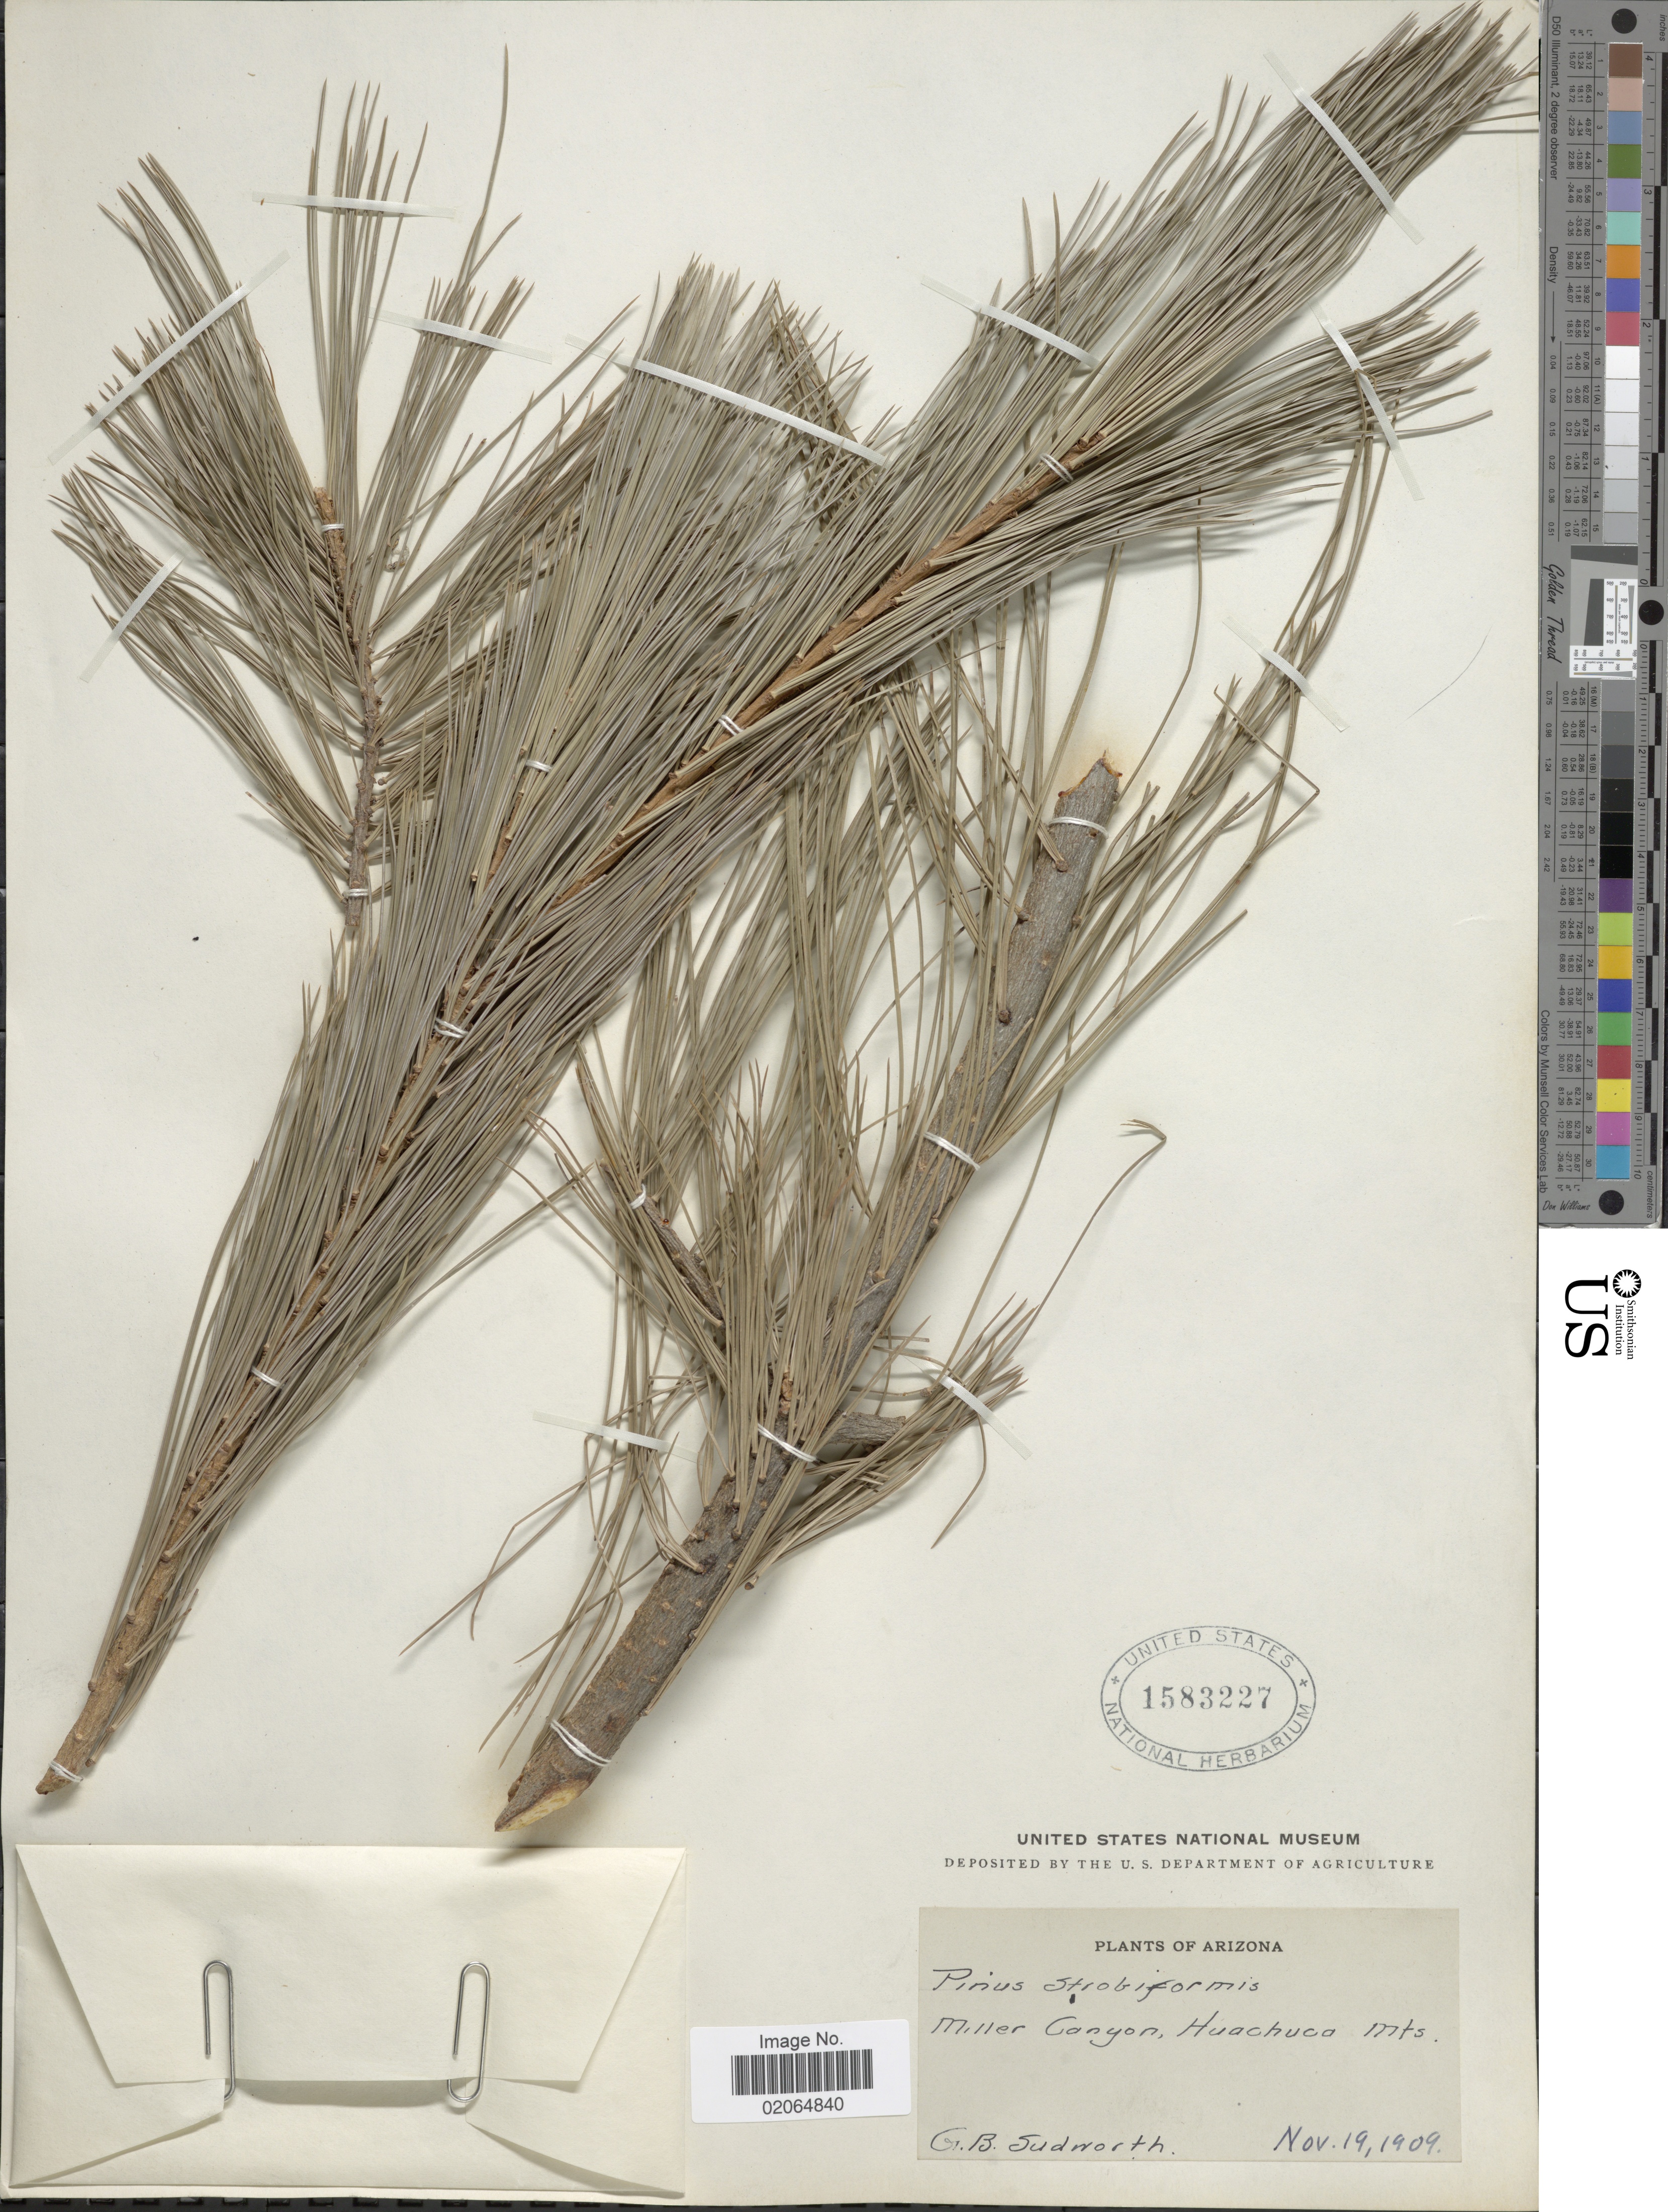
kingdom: Plantae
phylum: Tracheophyta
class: Pinopsida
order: Pinales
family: Pinaceae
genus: Pinus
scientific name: Pinus strobiformis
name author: Engelm.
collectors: G. B. Sudworth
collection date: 1909-11-19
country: United States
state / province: Arizona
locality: Miller Canyon, Huachuca Mts.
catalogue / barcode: US 1583227